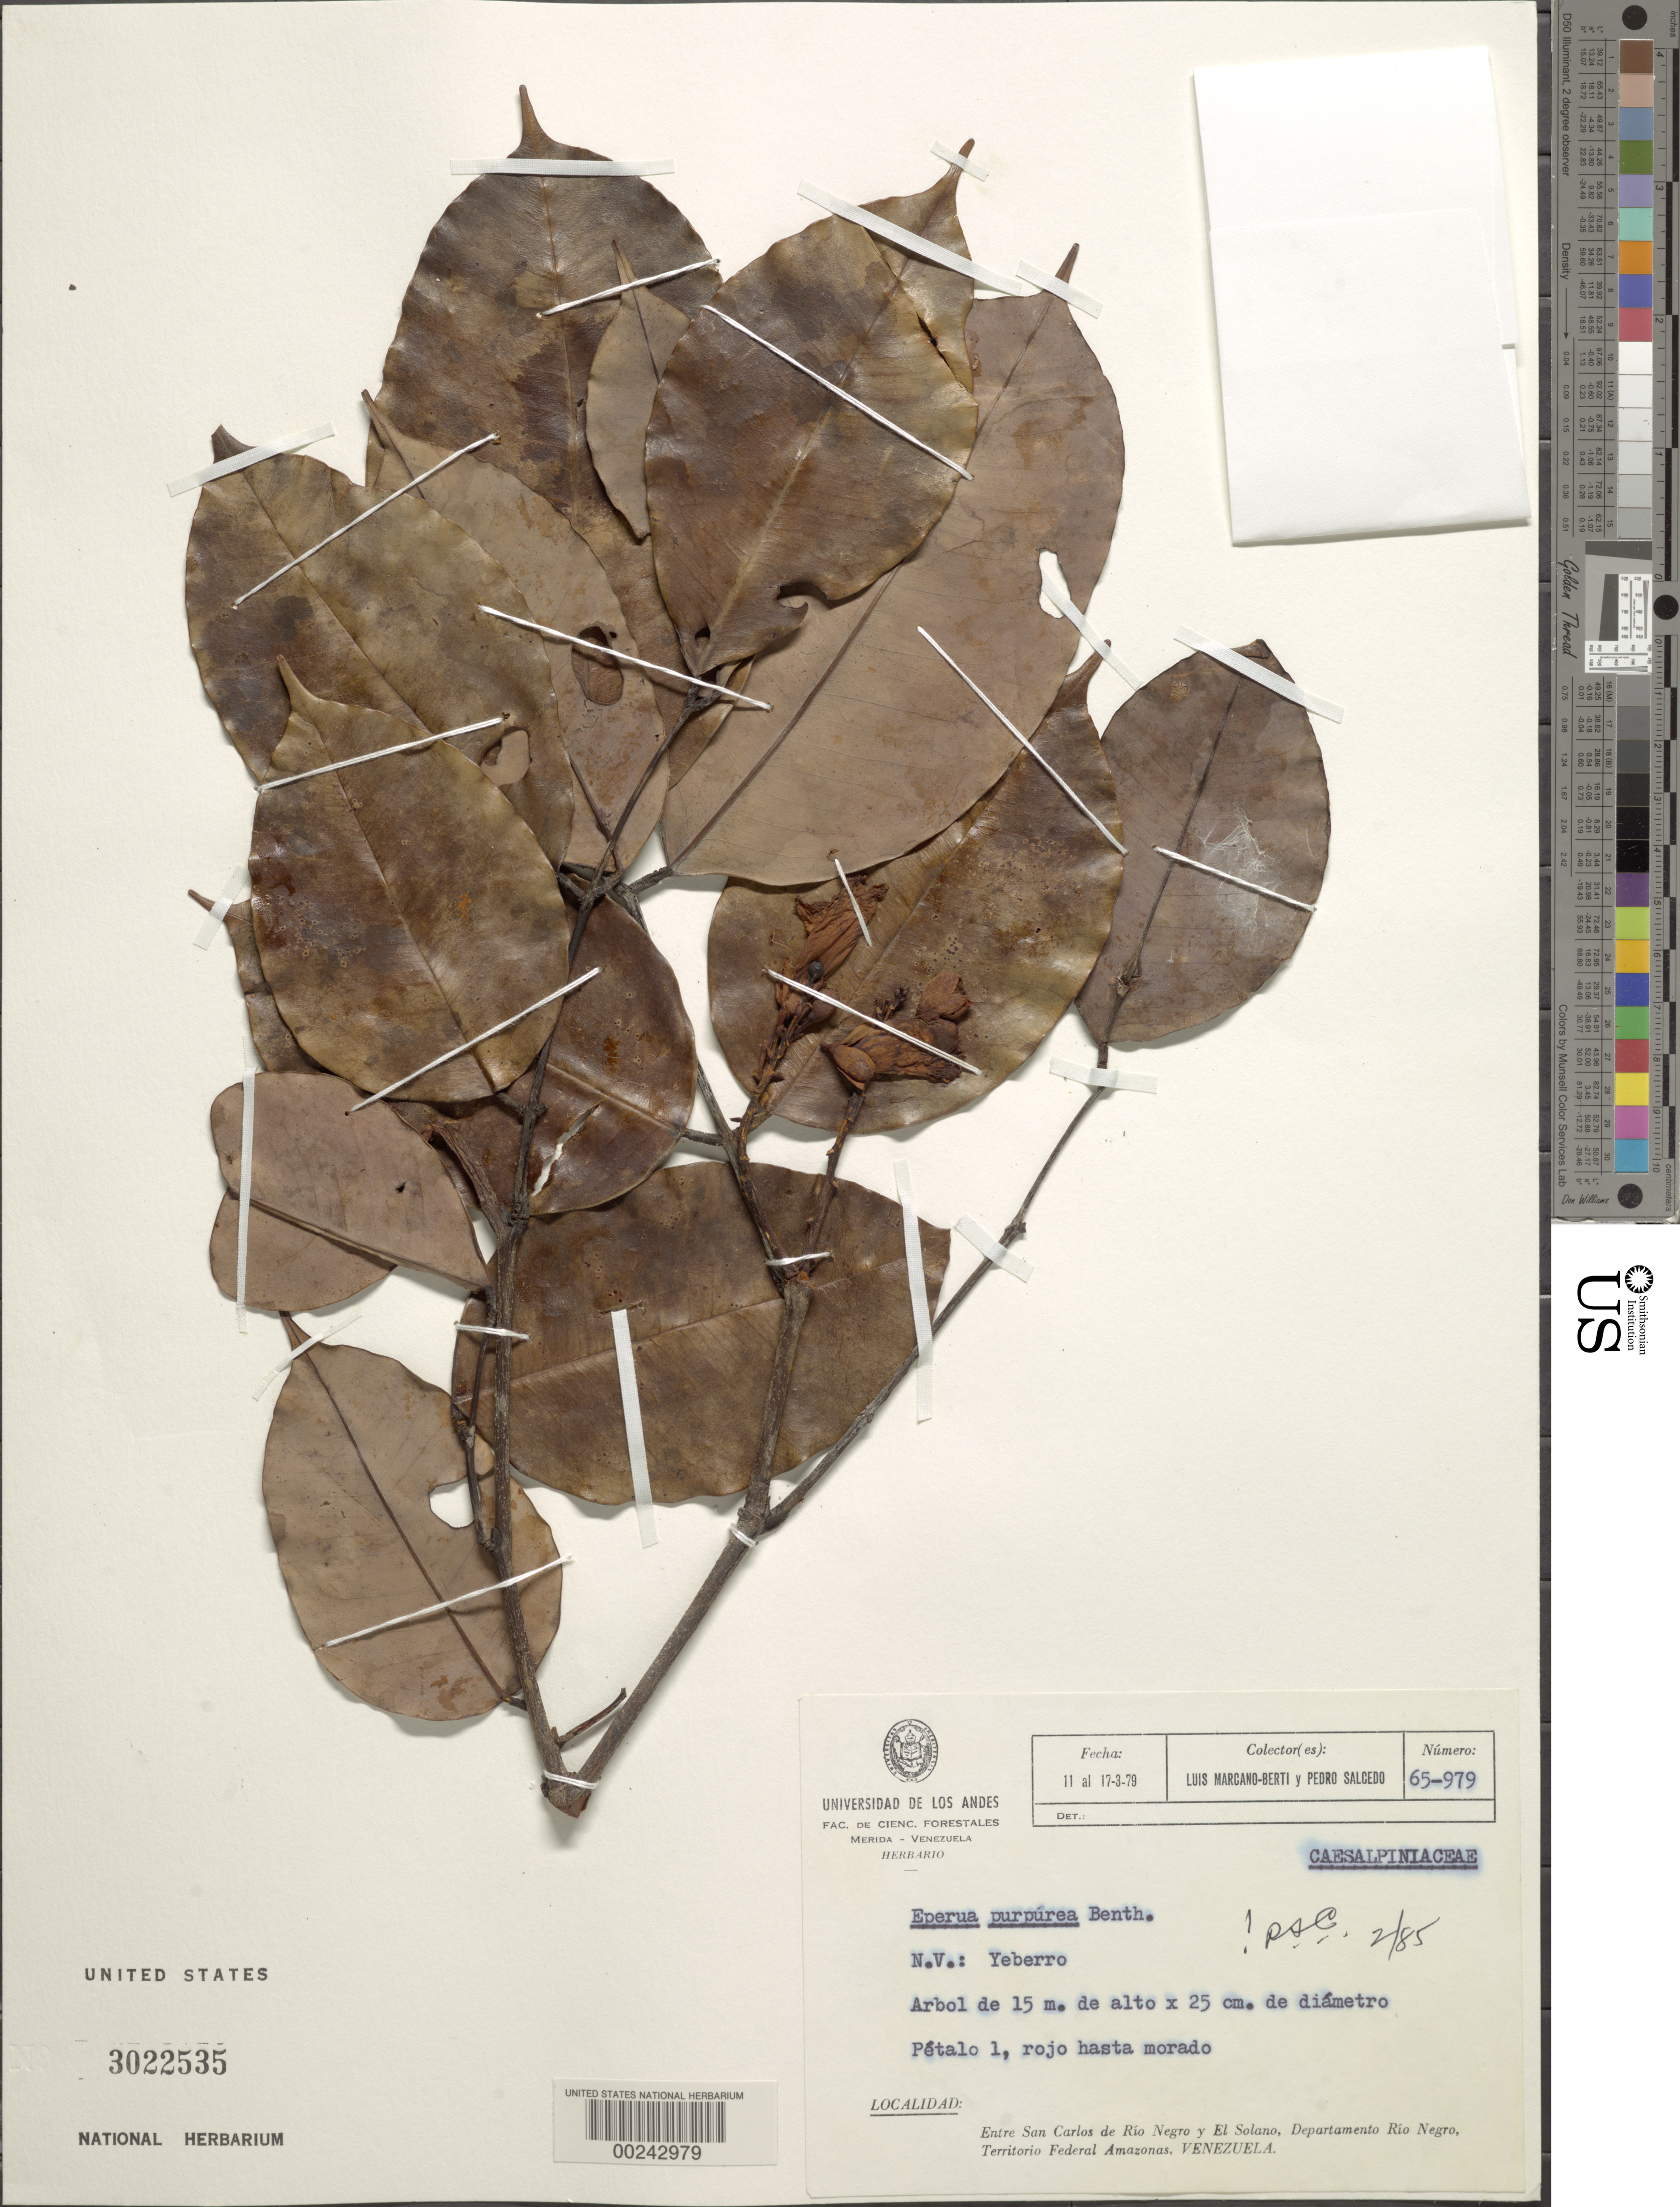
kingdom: Plantae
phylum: Tracheophyta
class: Magnoliopsida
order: Fabales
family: Fabaceae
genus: Eperua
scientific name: Eperua purpurea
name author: Benth.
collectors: L. Marcano-Berti & P. Salcedo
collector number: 65-979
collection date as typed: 17 Mar 1979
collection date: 1979-03-17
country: Venezuela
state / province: Amazonas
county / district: Rio Negro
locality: Between san carlos de rio negro and el solano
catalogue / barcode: US 3022535